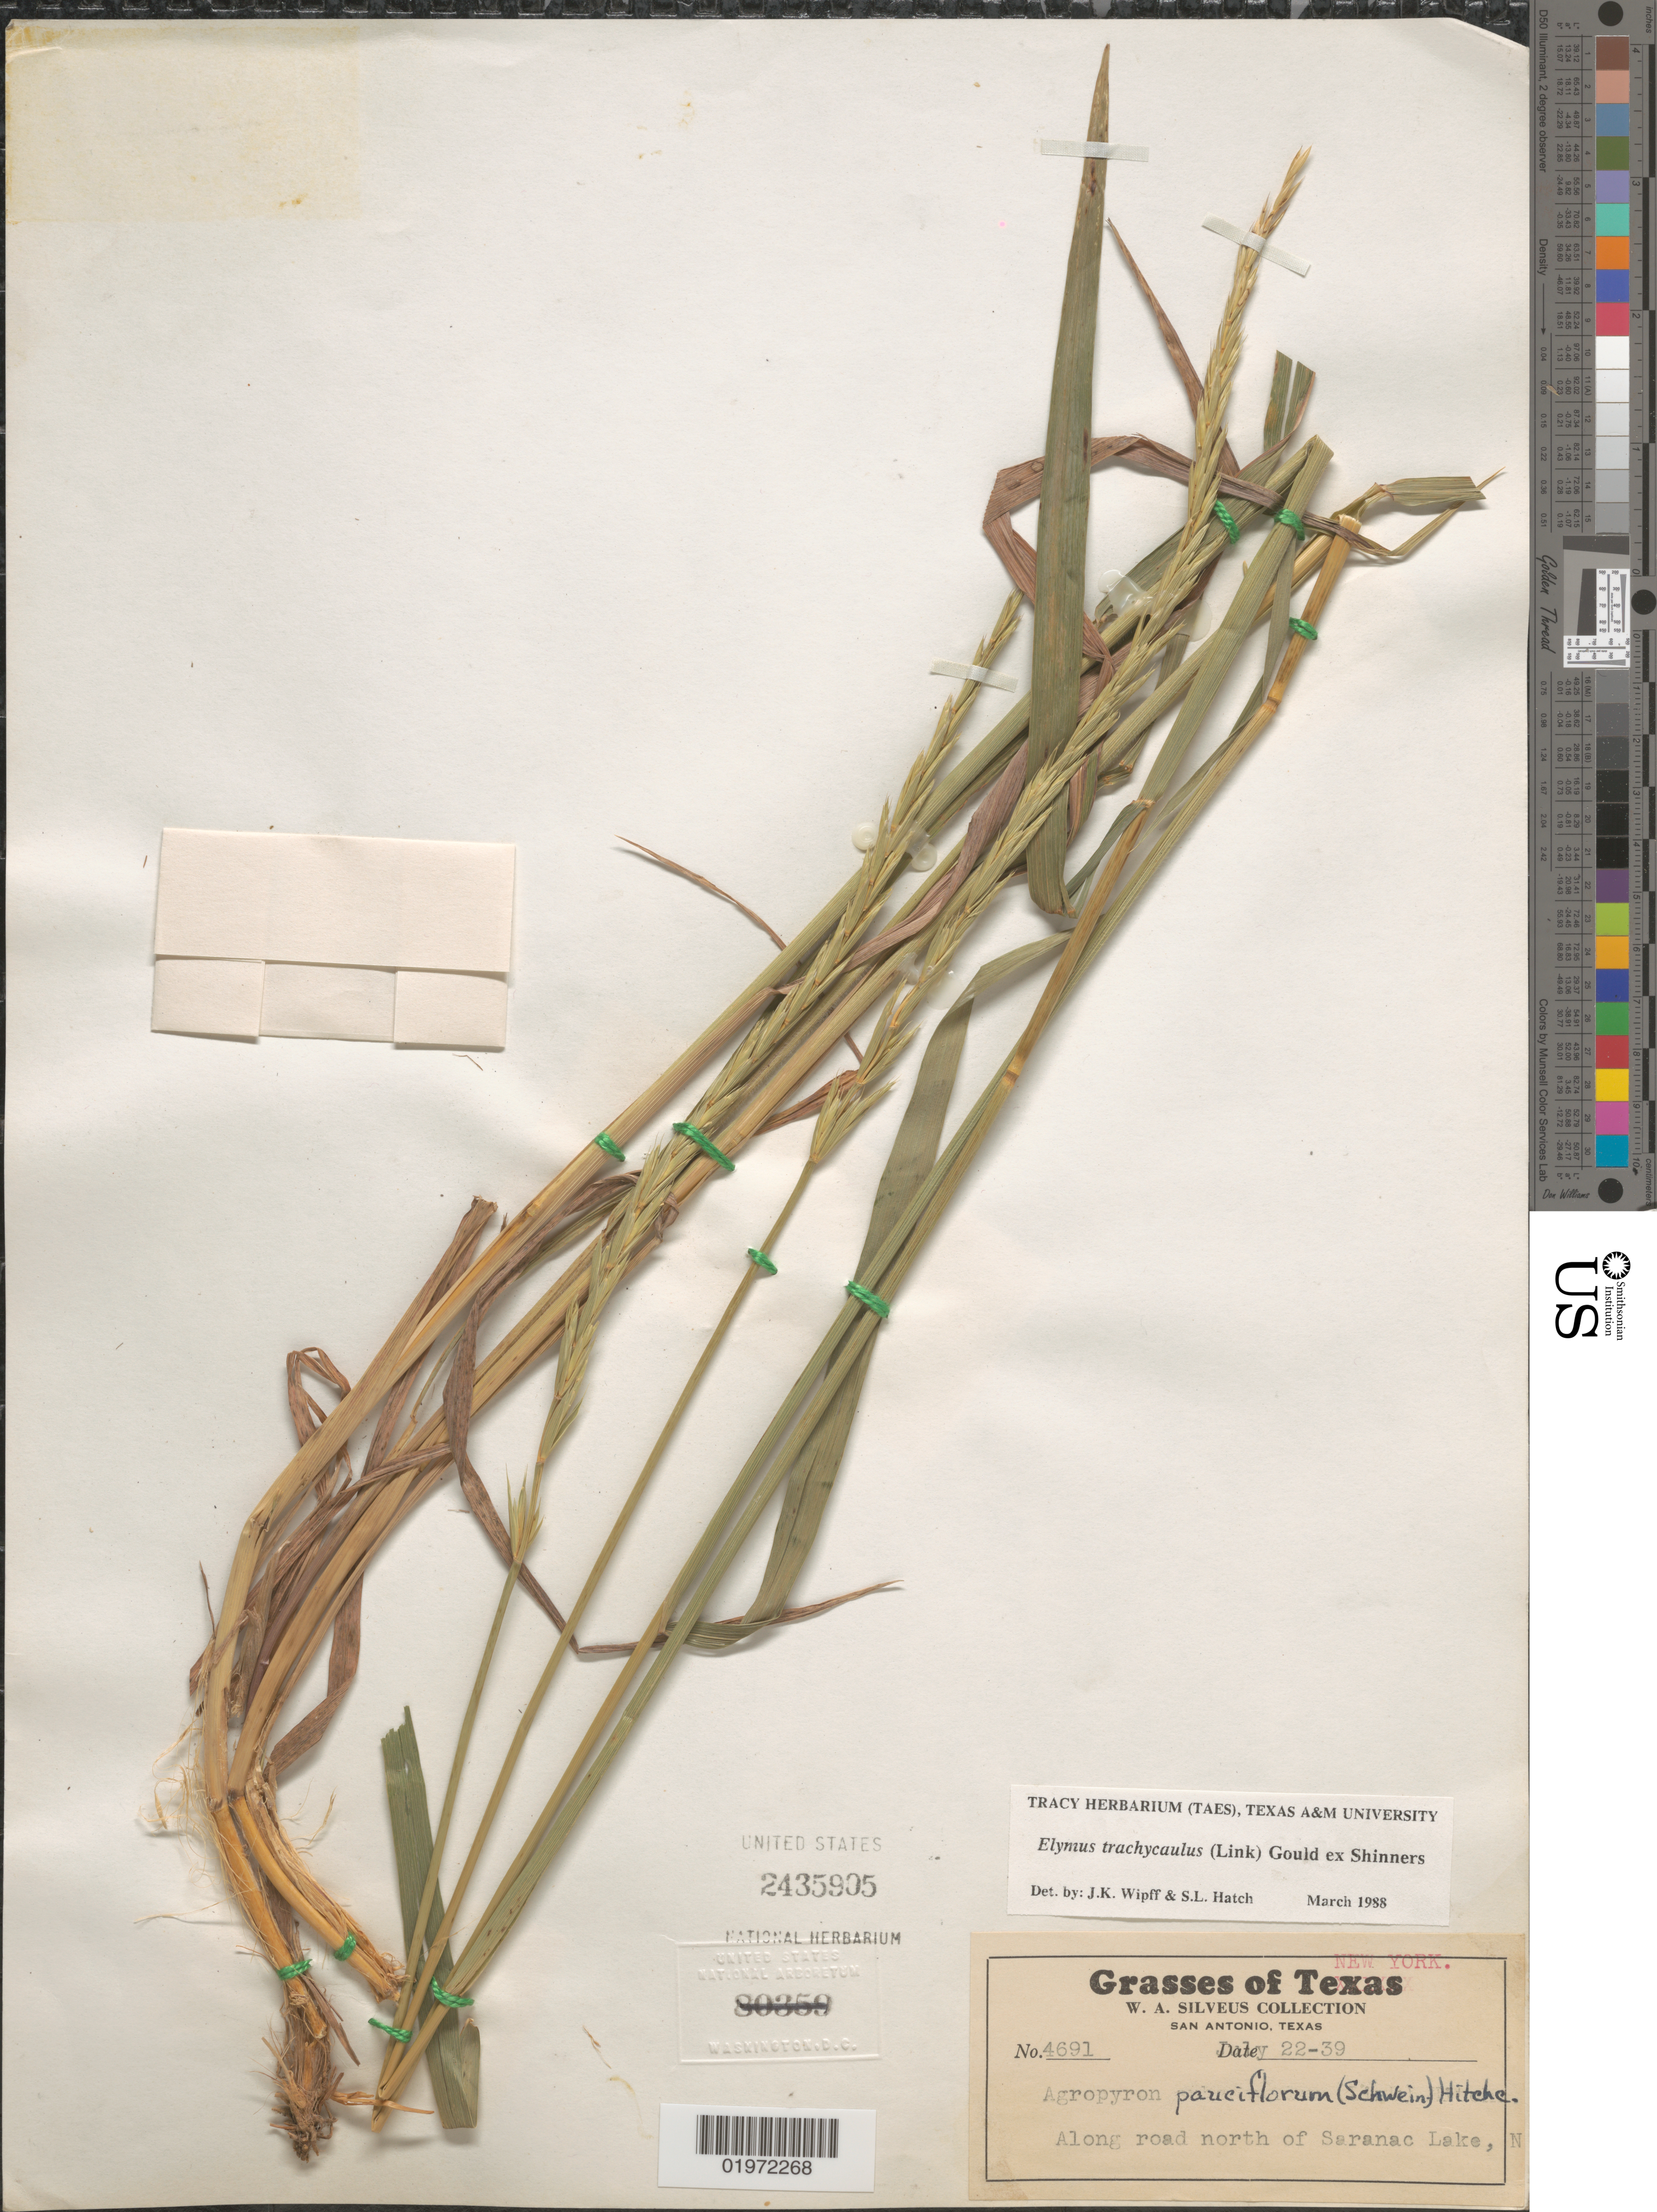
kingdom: Plantae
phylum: Tracheophyta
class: Liliopsida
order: Poales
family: Poaceae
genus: Elymus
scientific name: Elymus trachycaulus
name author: (Link) Gould ex Shinners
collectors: W. Silveus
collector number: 4691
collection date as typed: Transcribed d/m/y: 22/7/39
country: United States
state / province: New York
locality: Along road north of Saranac Lake, N.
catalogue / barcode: US 2435905